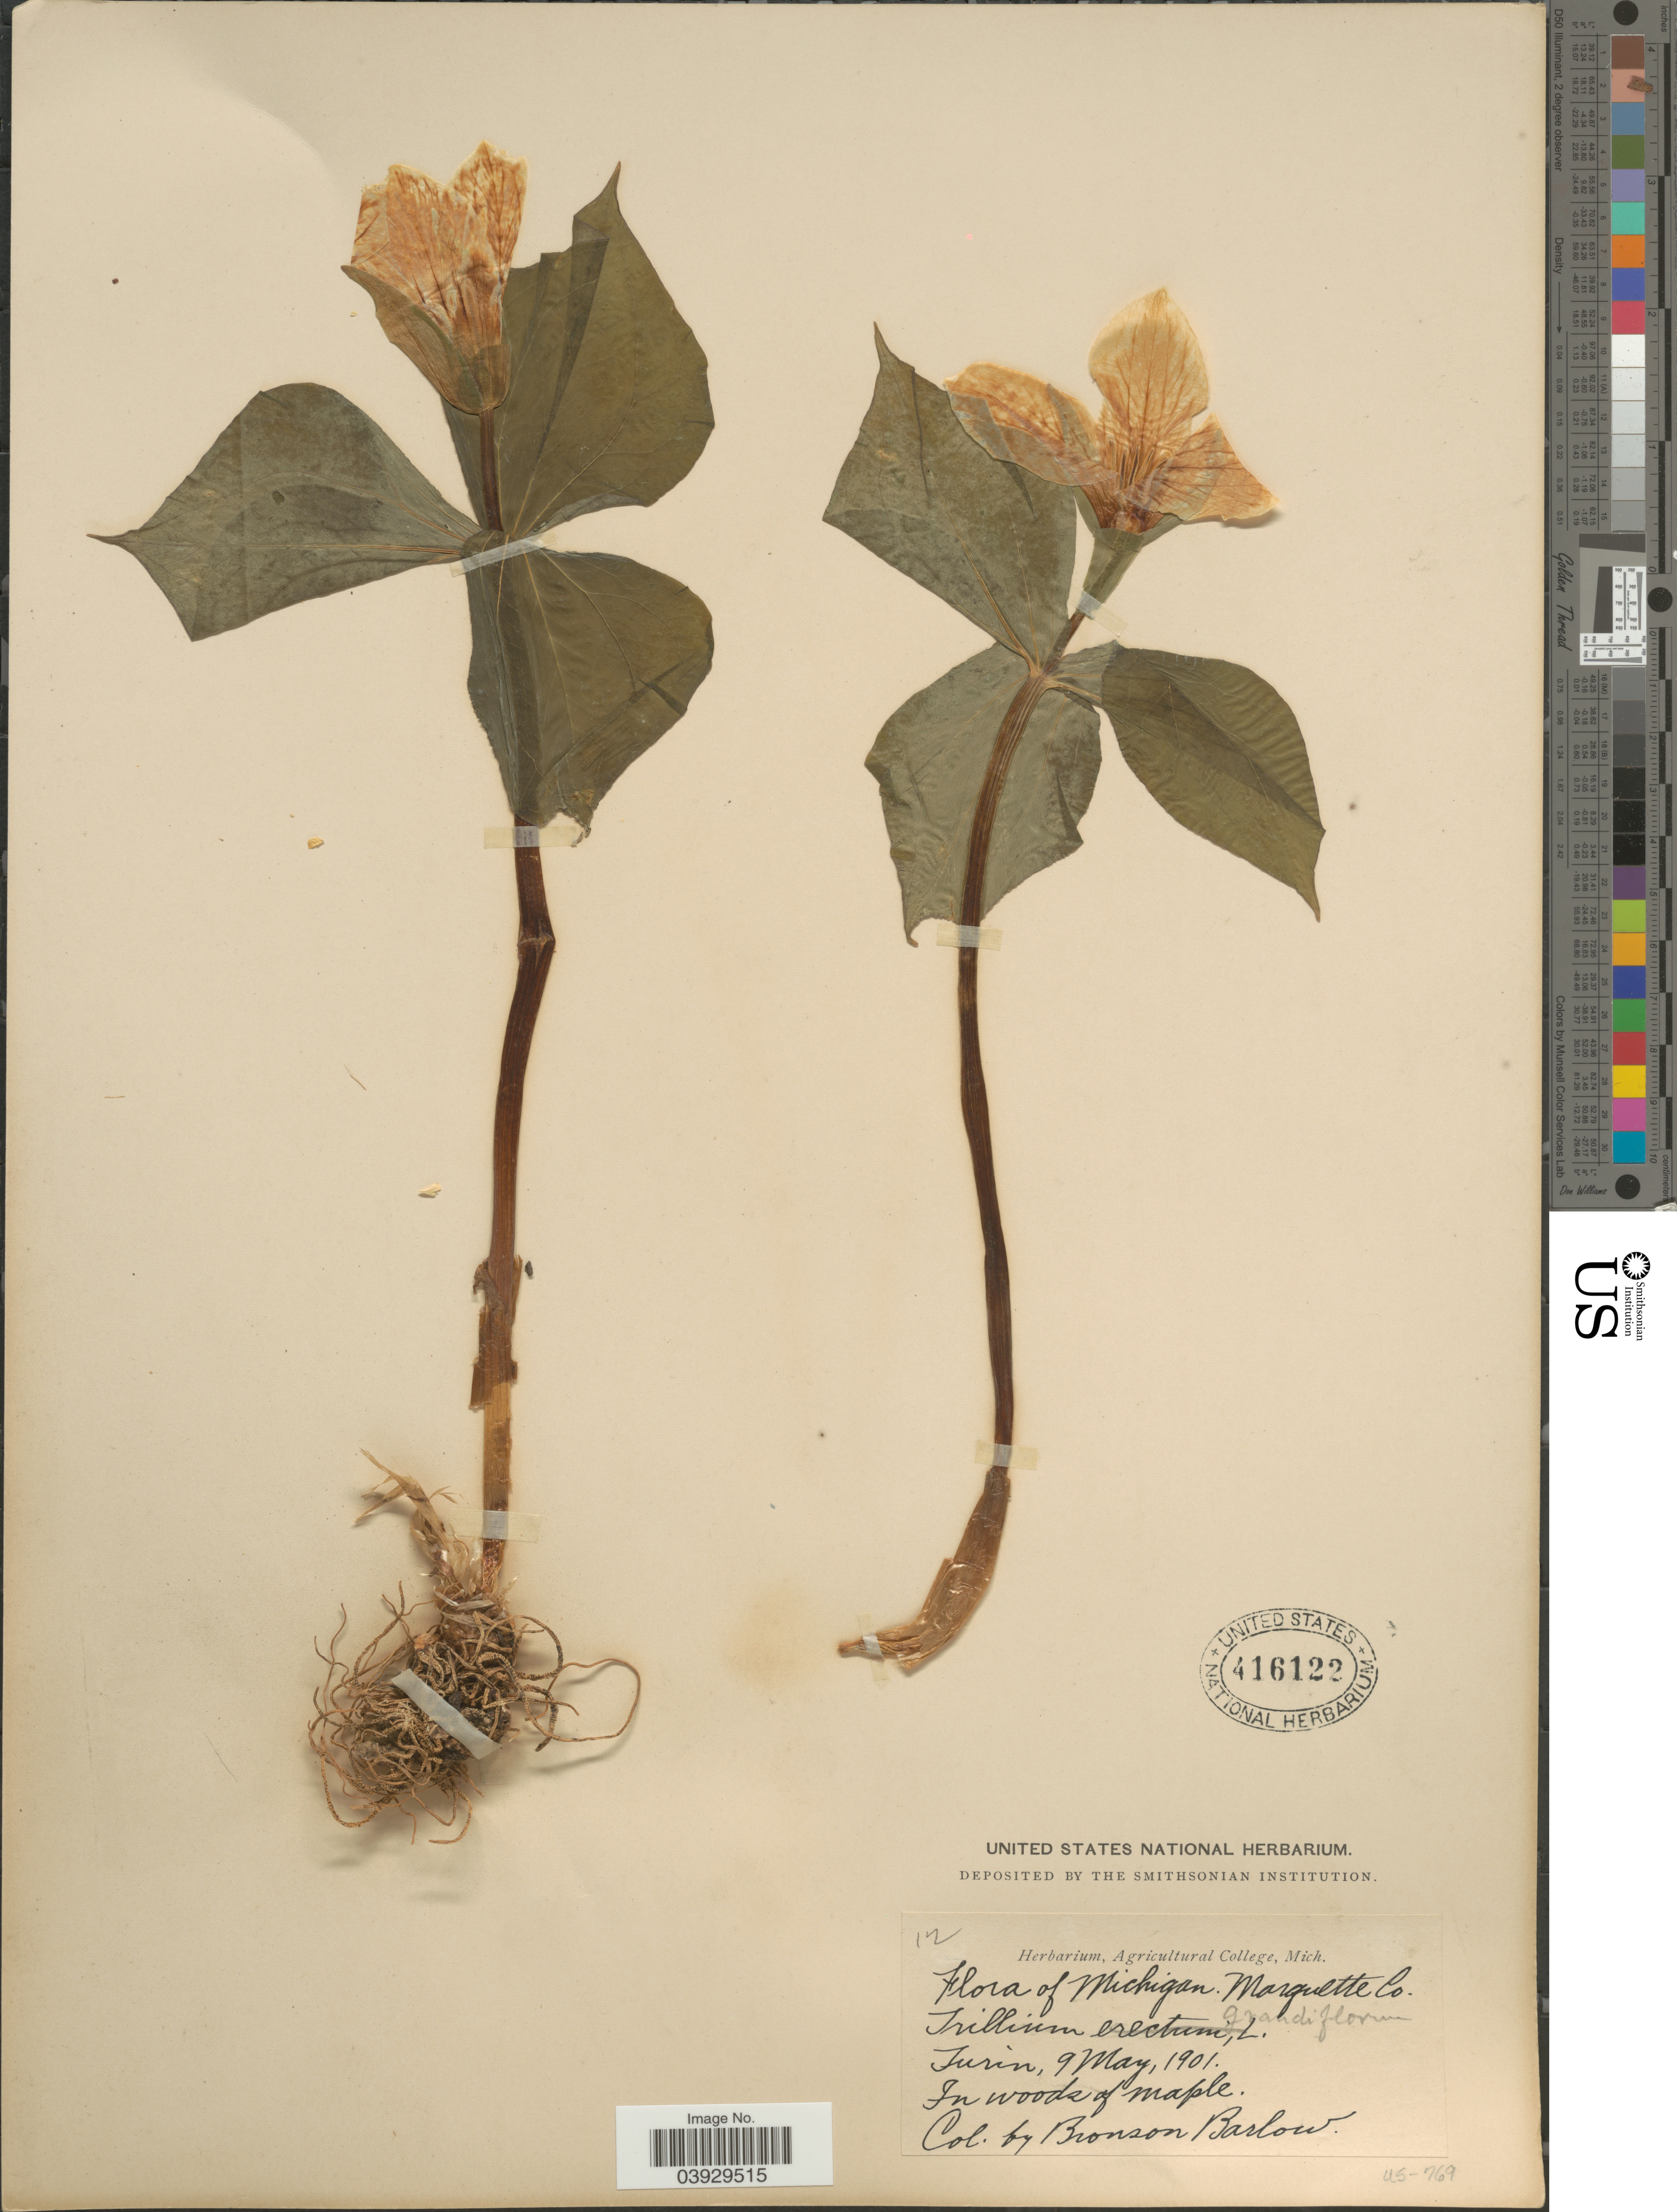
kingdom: Plantae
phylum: Tracheophyta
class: Liliopsida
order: Liliales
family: Melanthiaceae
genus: Trillium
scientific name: Trillium grandiflorum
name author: (Michx.) Salisb.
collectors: Barlow, B.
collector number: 12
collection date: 1901-05-09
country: United States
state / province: Michigan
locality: Marquette Co. Turin.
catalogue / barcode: US 416122